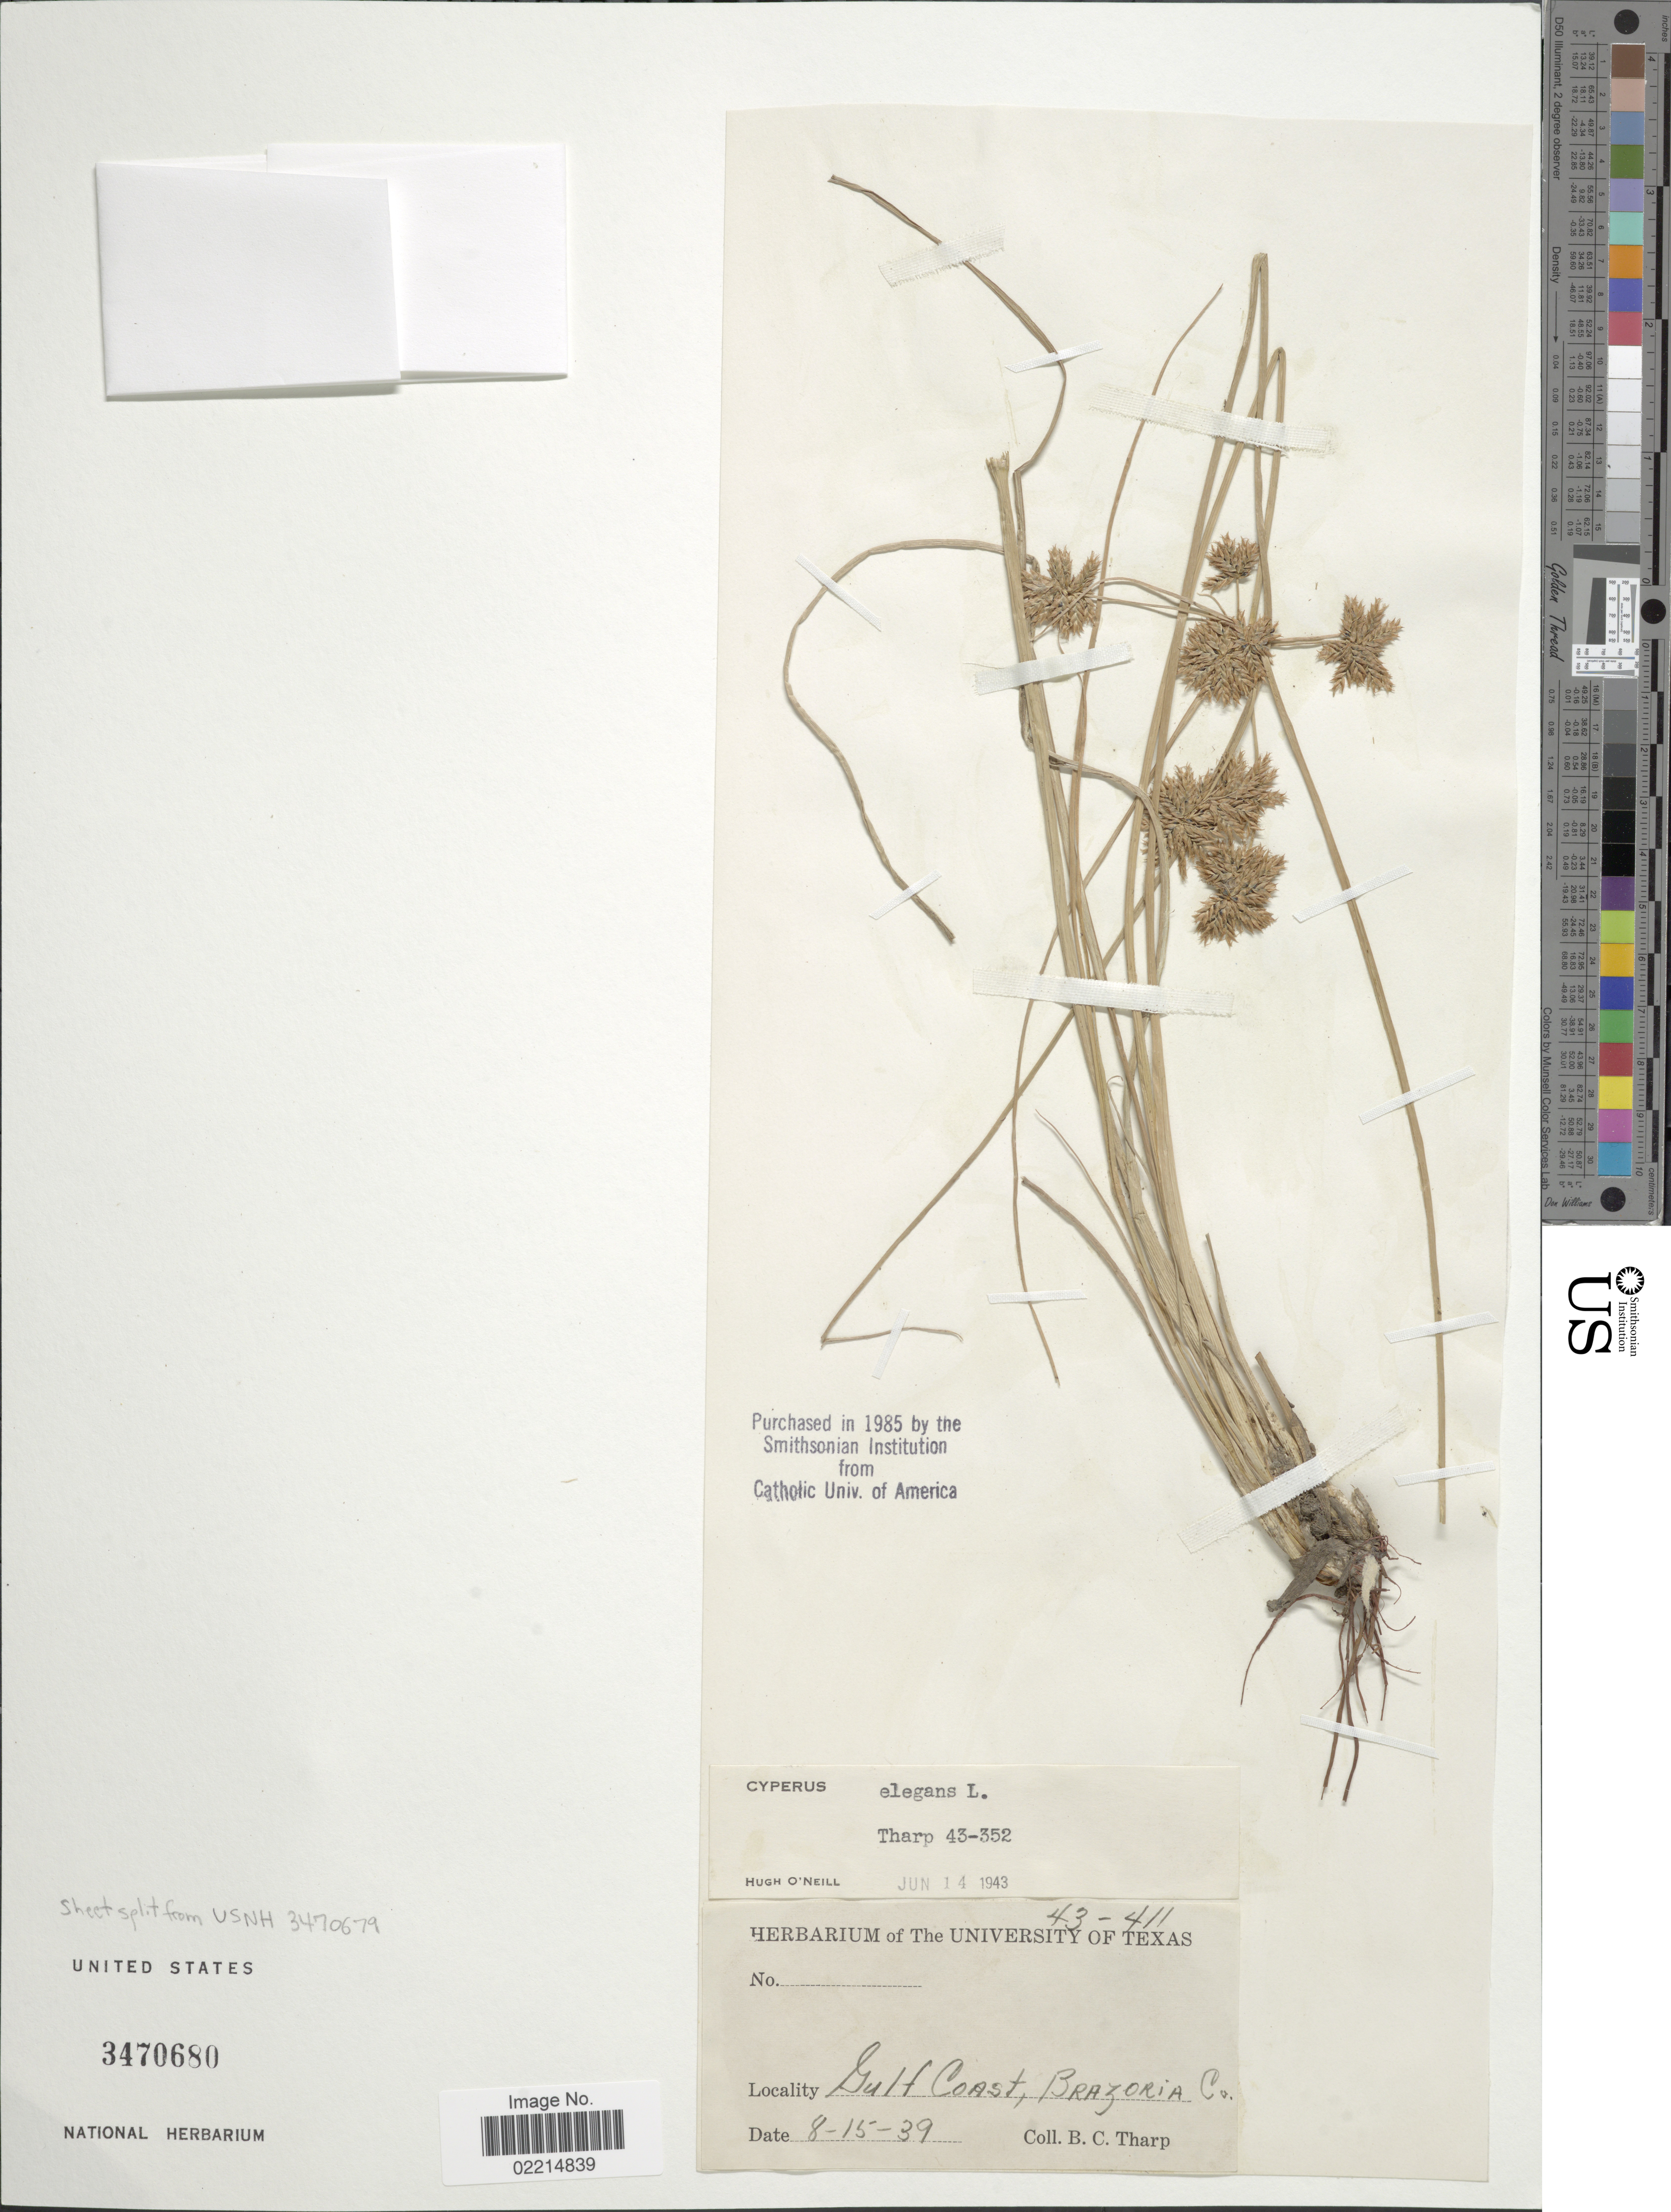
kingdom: Plantae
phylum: Tracheophyta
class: Liliopsida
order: Poales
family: Cyperaceae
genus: Cyperus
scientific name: Cyperus elegans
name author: L.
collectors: B. C. Tharp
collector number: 43-411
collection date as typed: Transcribed d/m/y: 15/8/39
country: United States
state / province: Texas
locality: Gulf Coast, Brazoria Co.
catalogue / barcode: US 3470680